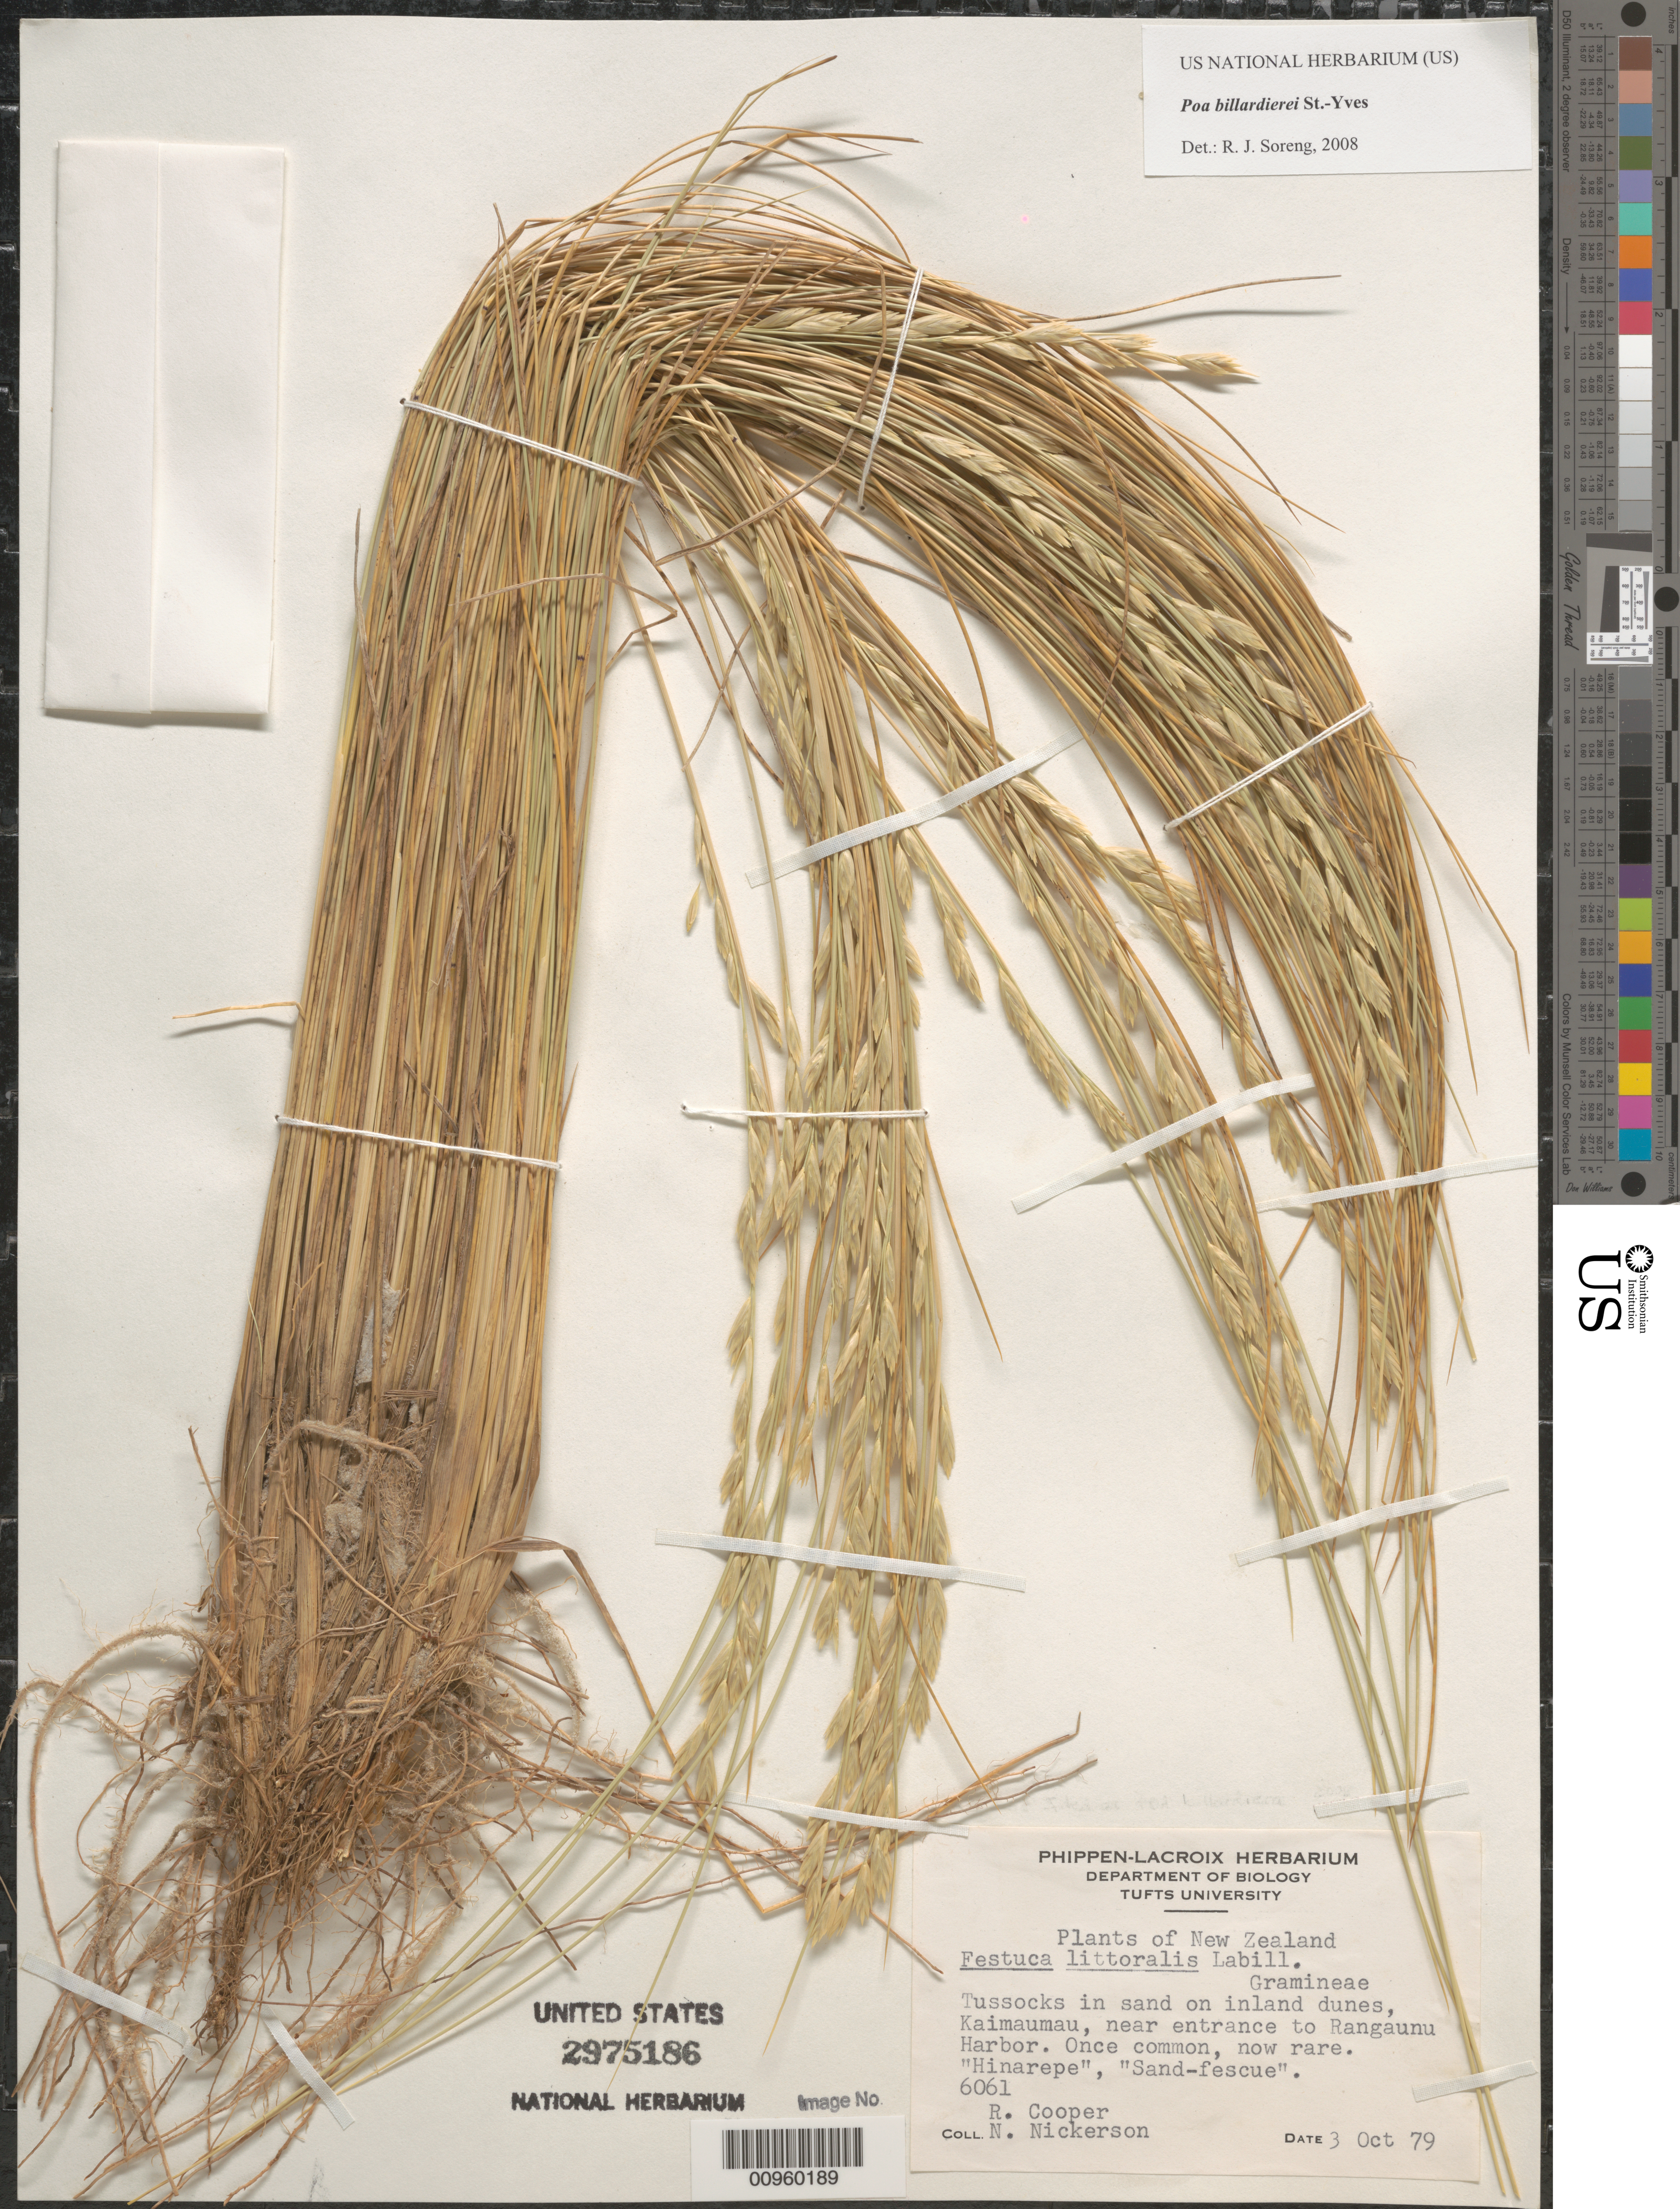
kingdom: Plantae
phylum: Tracheophyta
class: Liliopsida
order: Poales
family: Poaceae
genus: Poa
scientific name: Poa billardierei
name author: (Spreng.) St.-Yves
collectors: R. Cooper & N. Nickerson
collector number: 6061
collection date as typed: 03 Oct 1979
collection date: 1979-10-03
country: New Zealand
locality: Tussocks in sand on inland dunes, Kaimaumau, near entrance to rangaunu Harbor.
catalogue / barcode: US 2975186